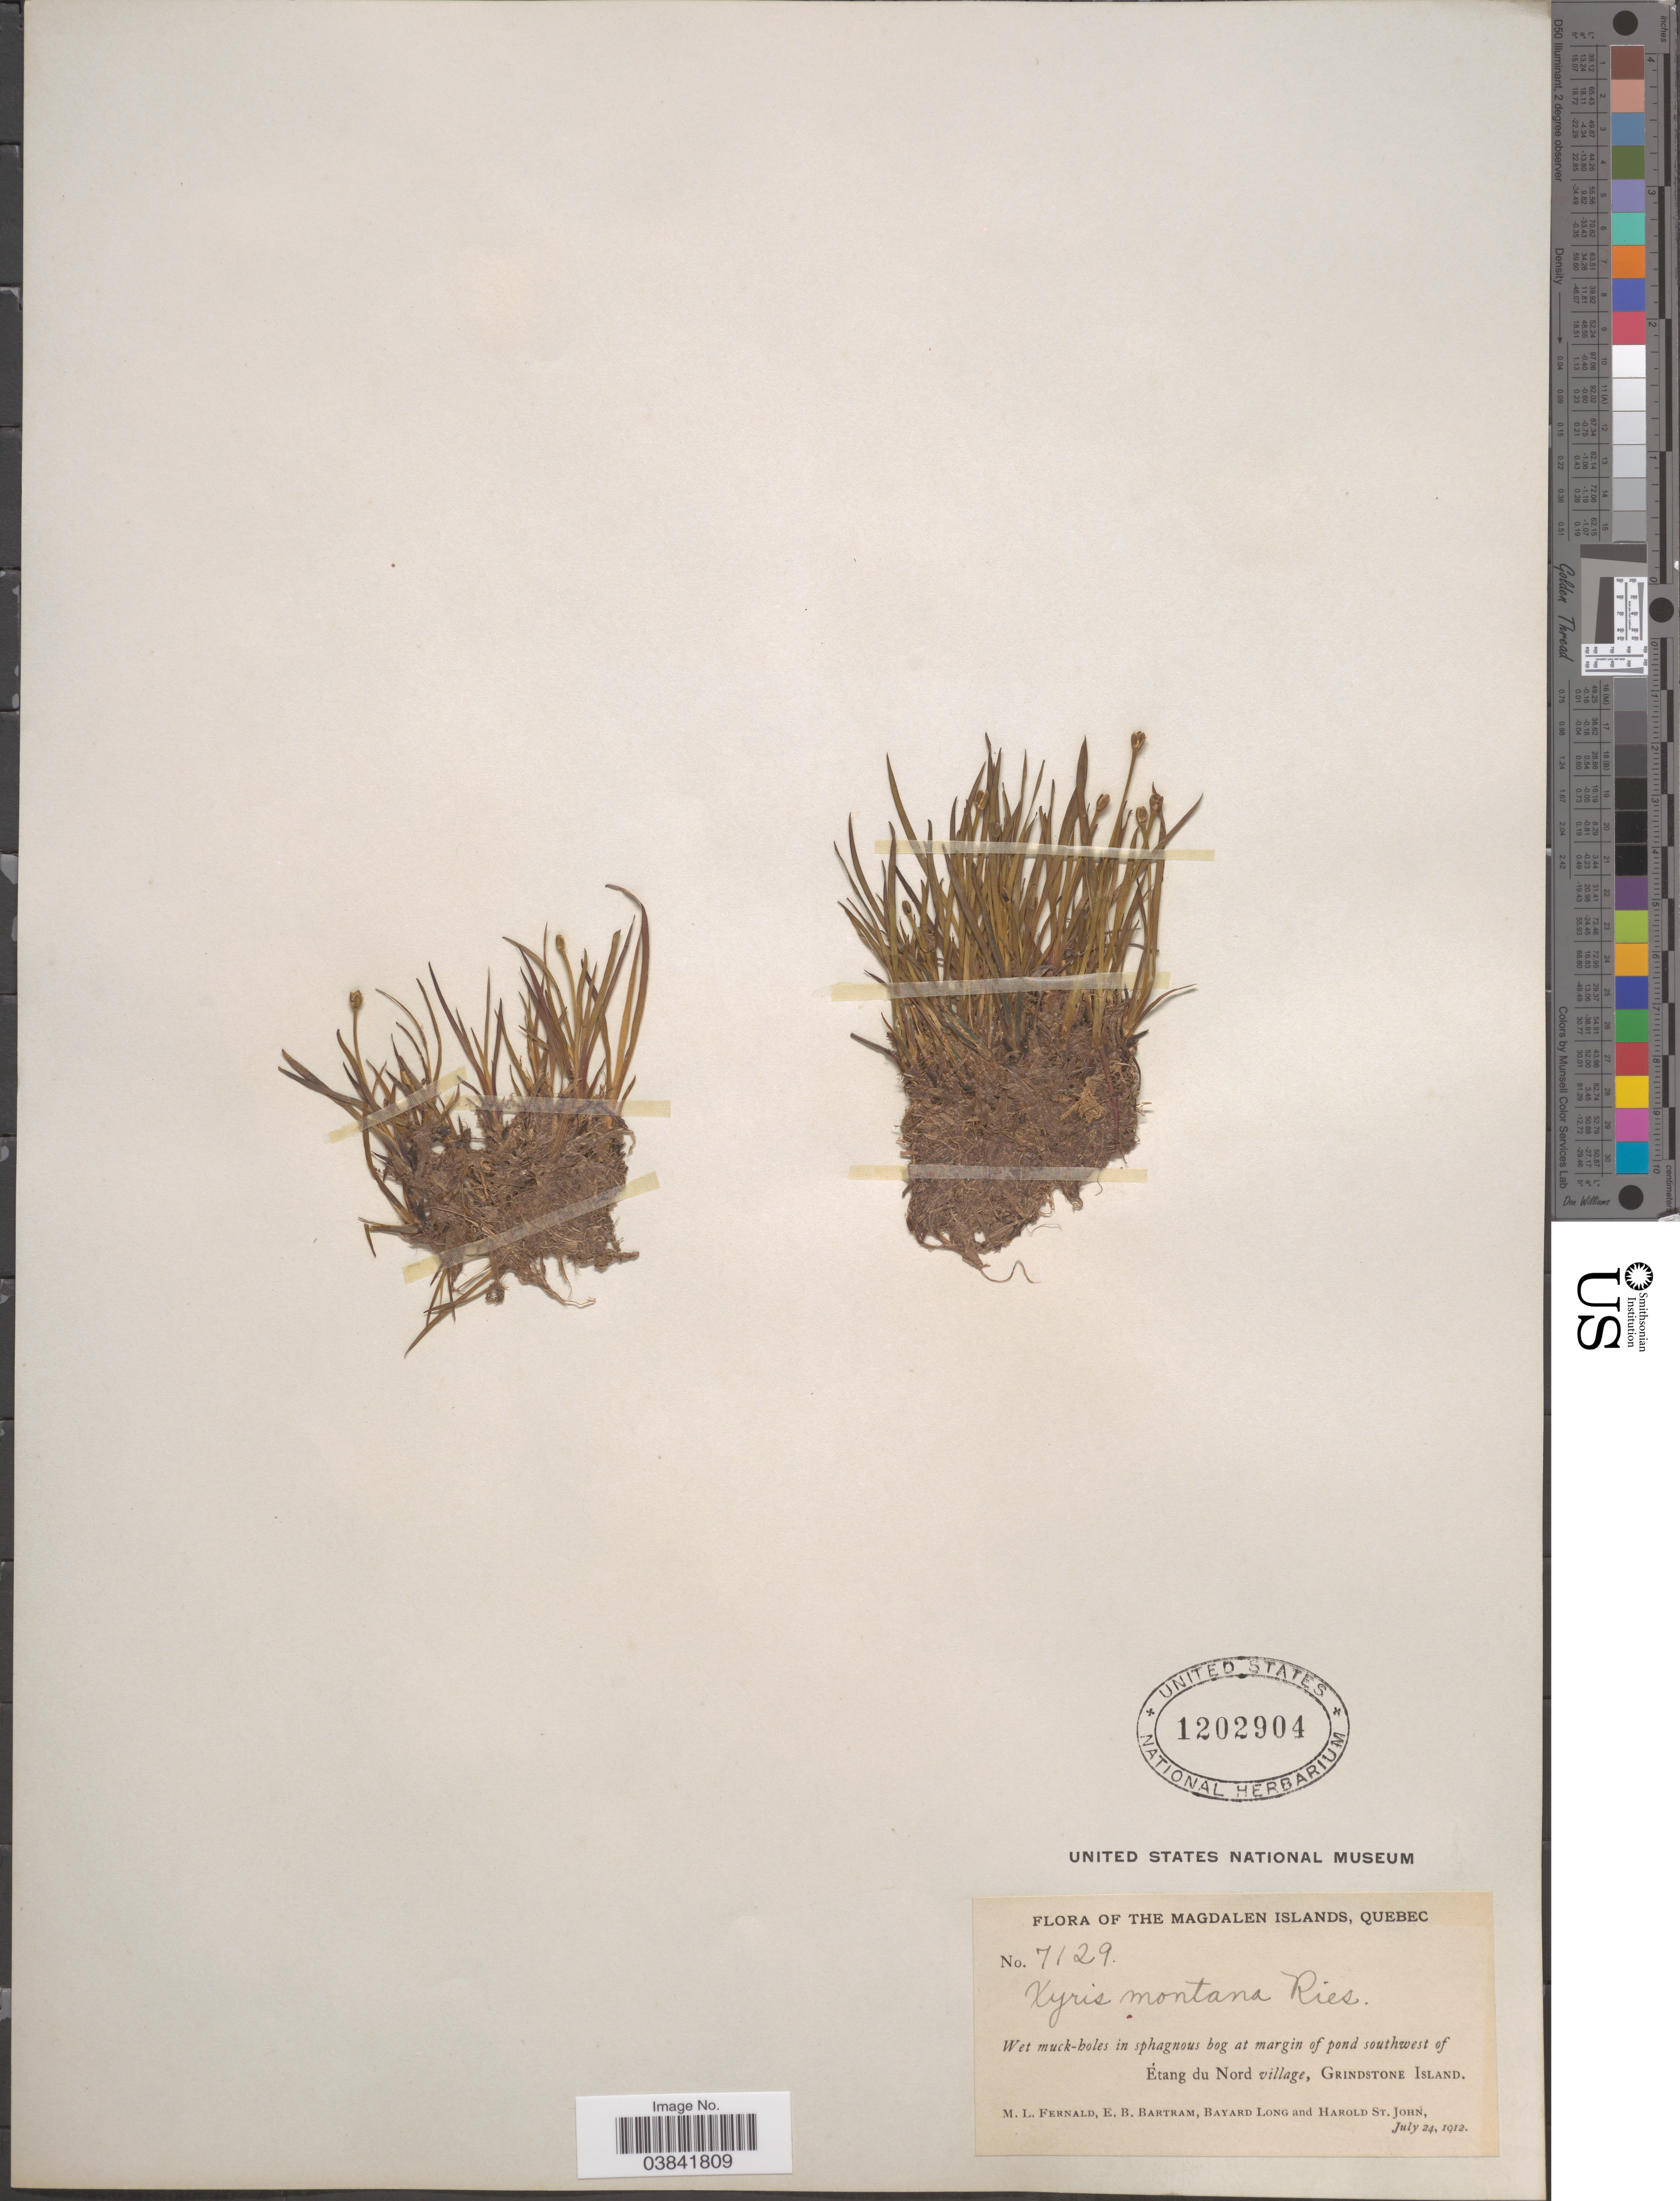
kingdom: Plantae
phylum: Tracheophyta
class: Liliopsida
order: Poales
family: Xyridaceae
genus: Xyris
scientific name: Xyris montana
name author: Ries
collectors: M. L. Fernald, E. B. Bartram, B. Long & H. St. John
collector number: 7129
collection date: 1912-07-24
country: Canada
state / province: Quebec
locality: Magdalen Islands. Wet muck-holes in sphagnous bog at margin of pond southwest of Étang du Nord village, Grindstone Island.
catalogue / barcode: US 1202904